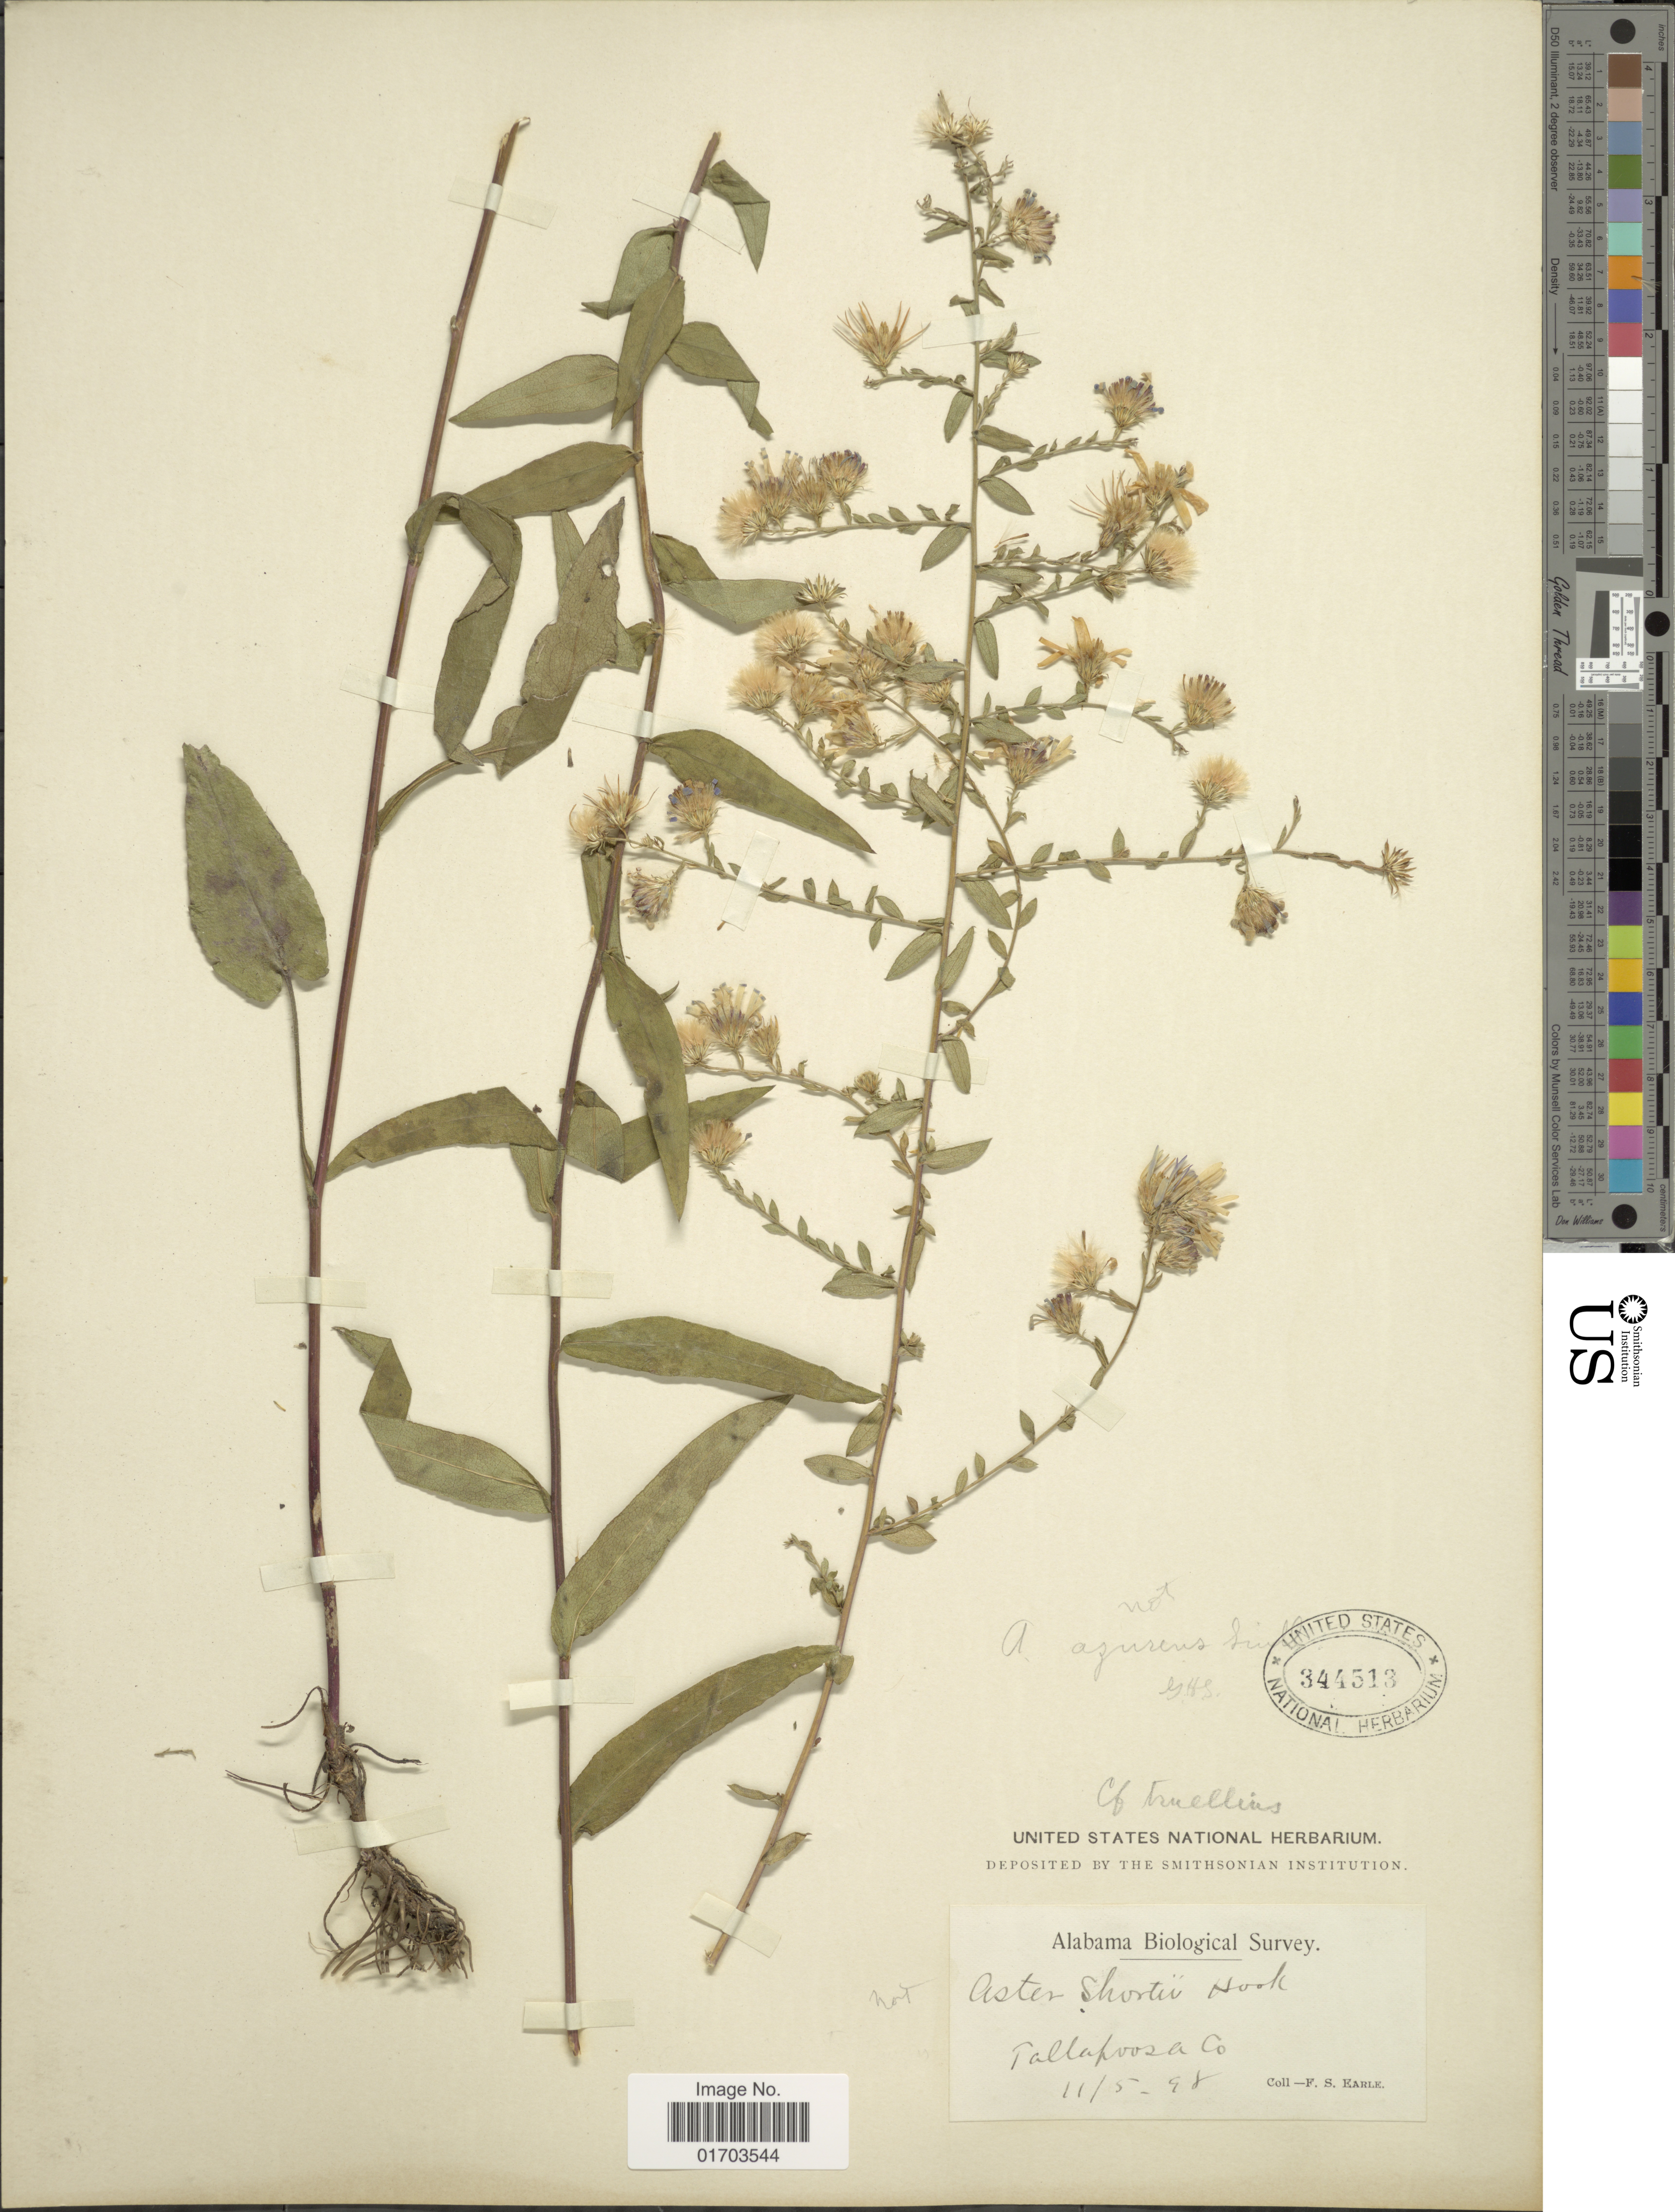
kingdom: Plantae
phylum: Tracheophyta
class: Magnoliopsida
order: Asterales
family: Asteraceae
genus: Symphyotrichum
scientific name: Symphyotrichum undulatum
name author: (L.) G.L. Nesom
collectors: F. S. Earle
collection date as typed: Transcribed d/m/y: 11/5/98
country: United States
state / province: Alabama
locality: Tallapoosa Co.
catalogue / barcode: US 344513